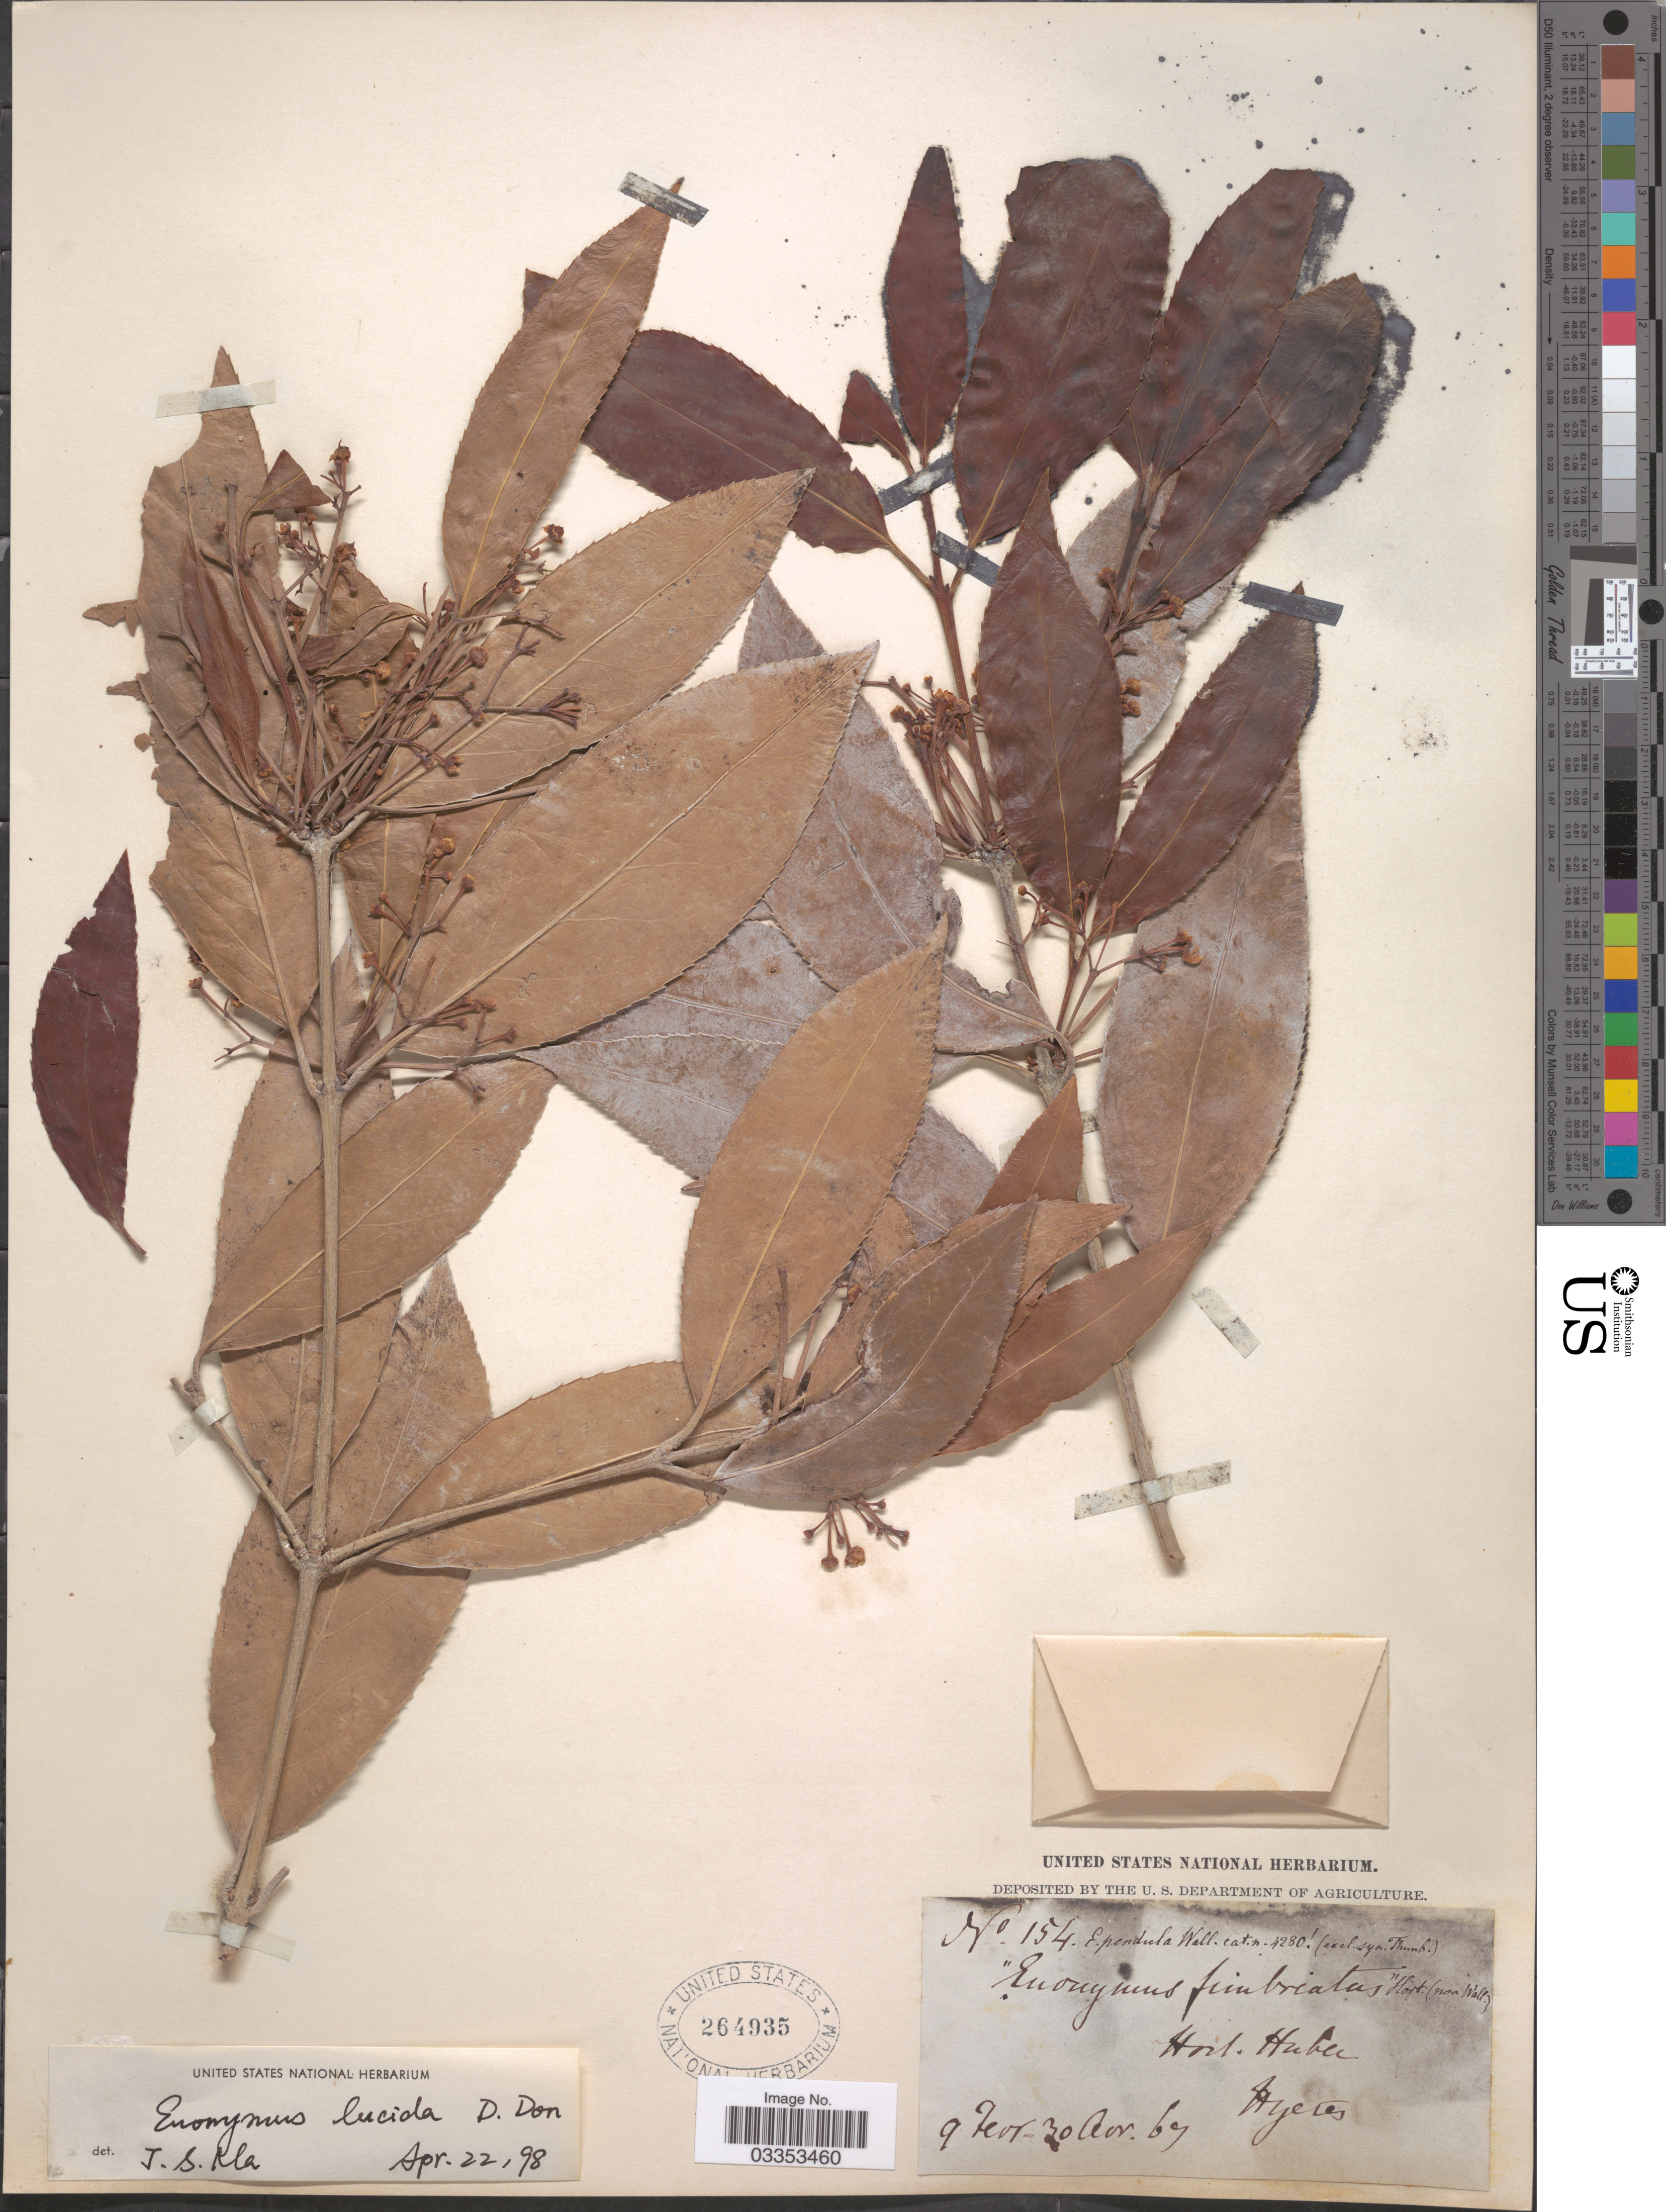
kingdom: Plantae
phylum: Tracheophyta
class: Magnoliopsida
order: Celastrales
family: Celastraceae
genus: Euonymus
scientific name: Euonymus lucidus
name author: D. Don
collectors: Hort. Huber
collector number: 154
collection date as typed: Transcribed d/m/y: 9/2/67 to 30/4/67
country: France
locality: Hyeres.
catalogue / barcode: US 264935